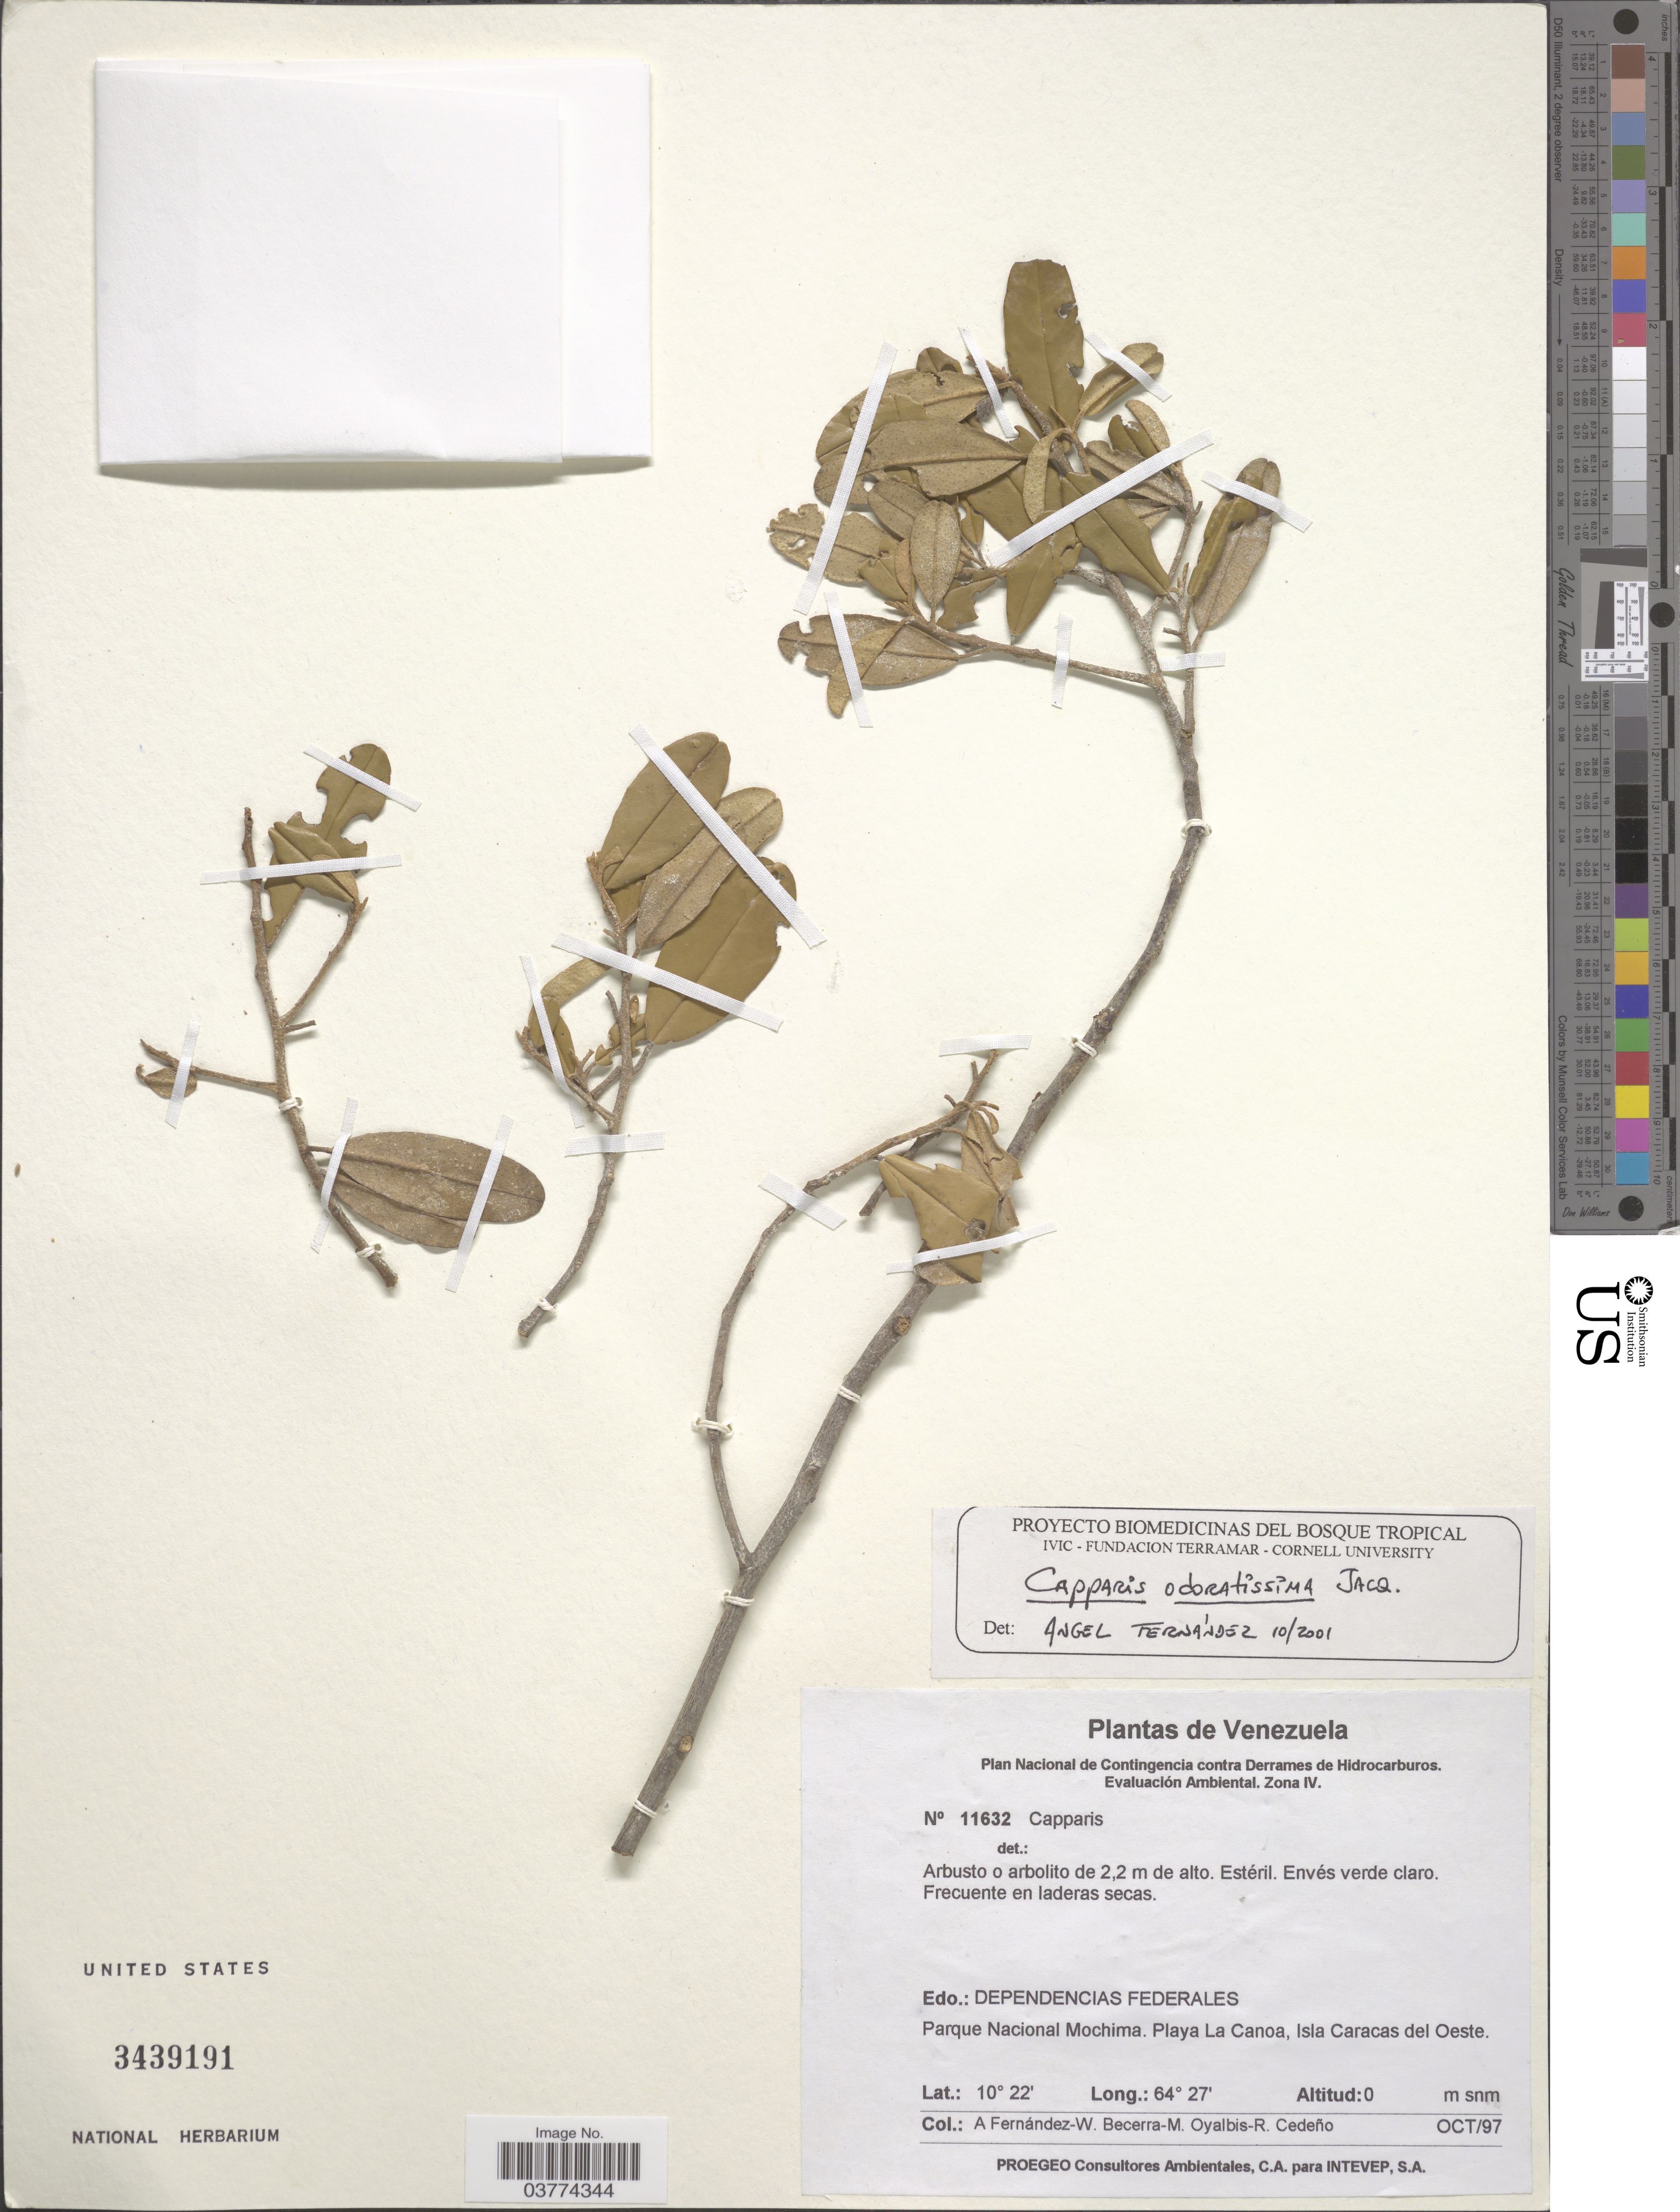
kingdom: Plantae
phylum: Tracheophyta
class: Magnoliopsida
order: Brassicales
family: Capparaceae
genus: Quadrella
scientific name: Quadrella odoratissima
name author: (Jacq.) Hutch.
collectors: Á. Fernández, W. Becerra, M. Oyalbis & R. Cedeño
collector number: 11632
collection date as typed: Transcribed d/m/y: /10/97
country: Venezuela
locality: Edo.: Dependencias Federales. Parque Nacional Mochima. Playa La Canoa, Isla Caracas del Oeste.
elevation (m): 0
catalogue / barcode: US 3439191